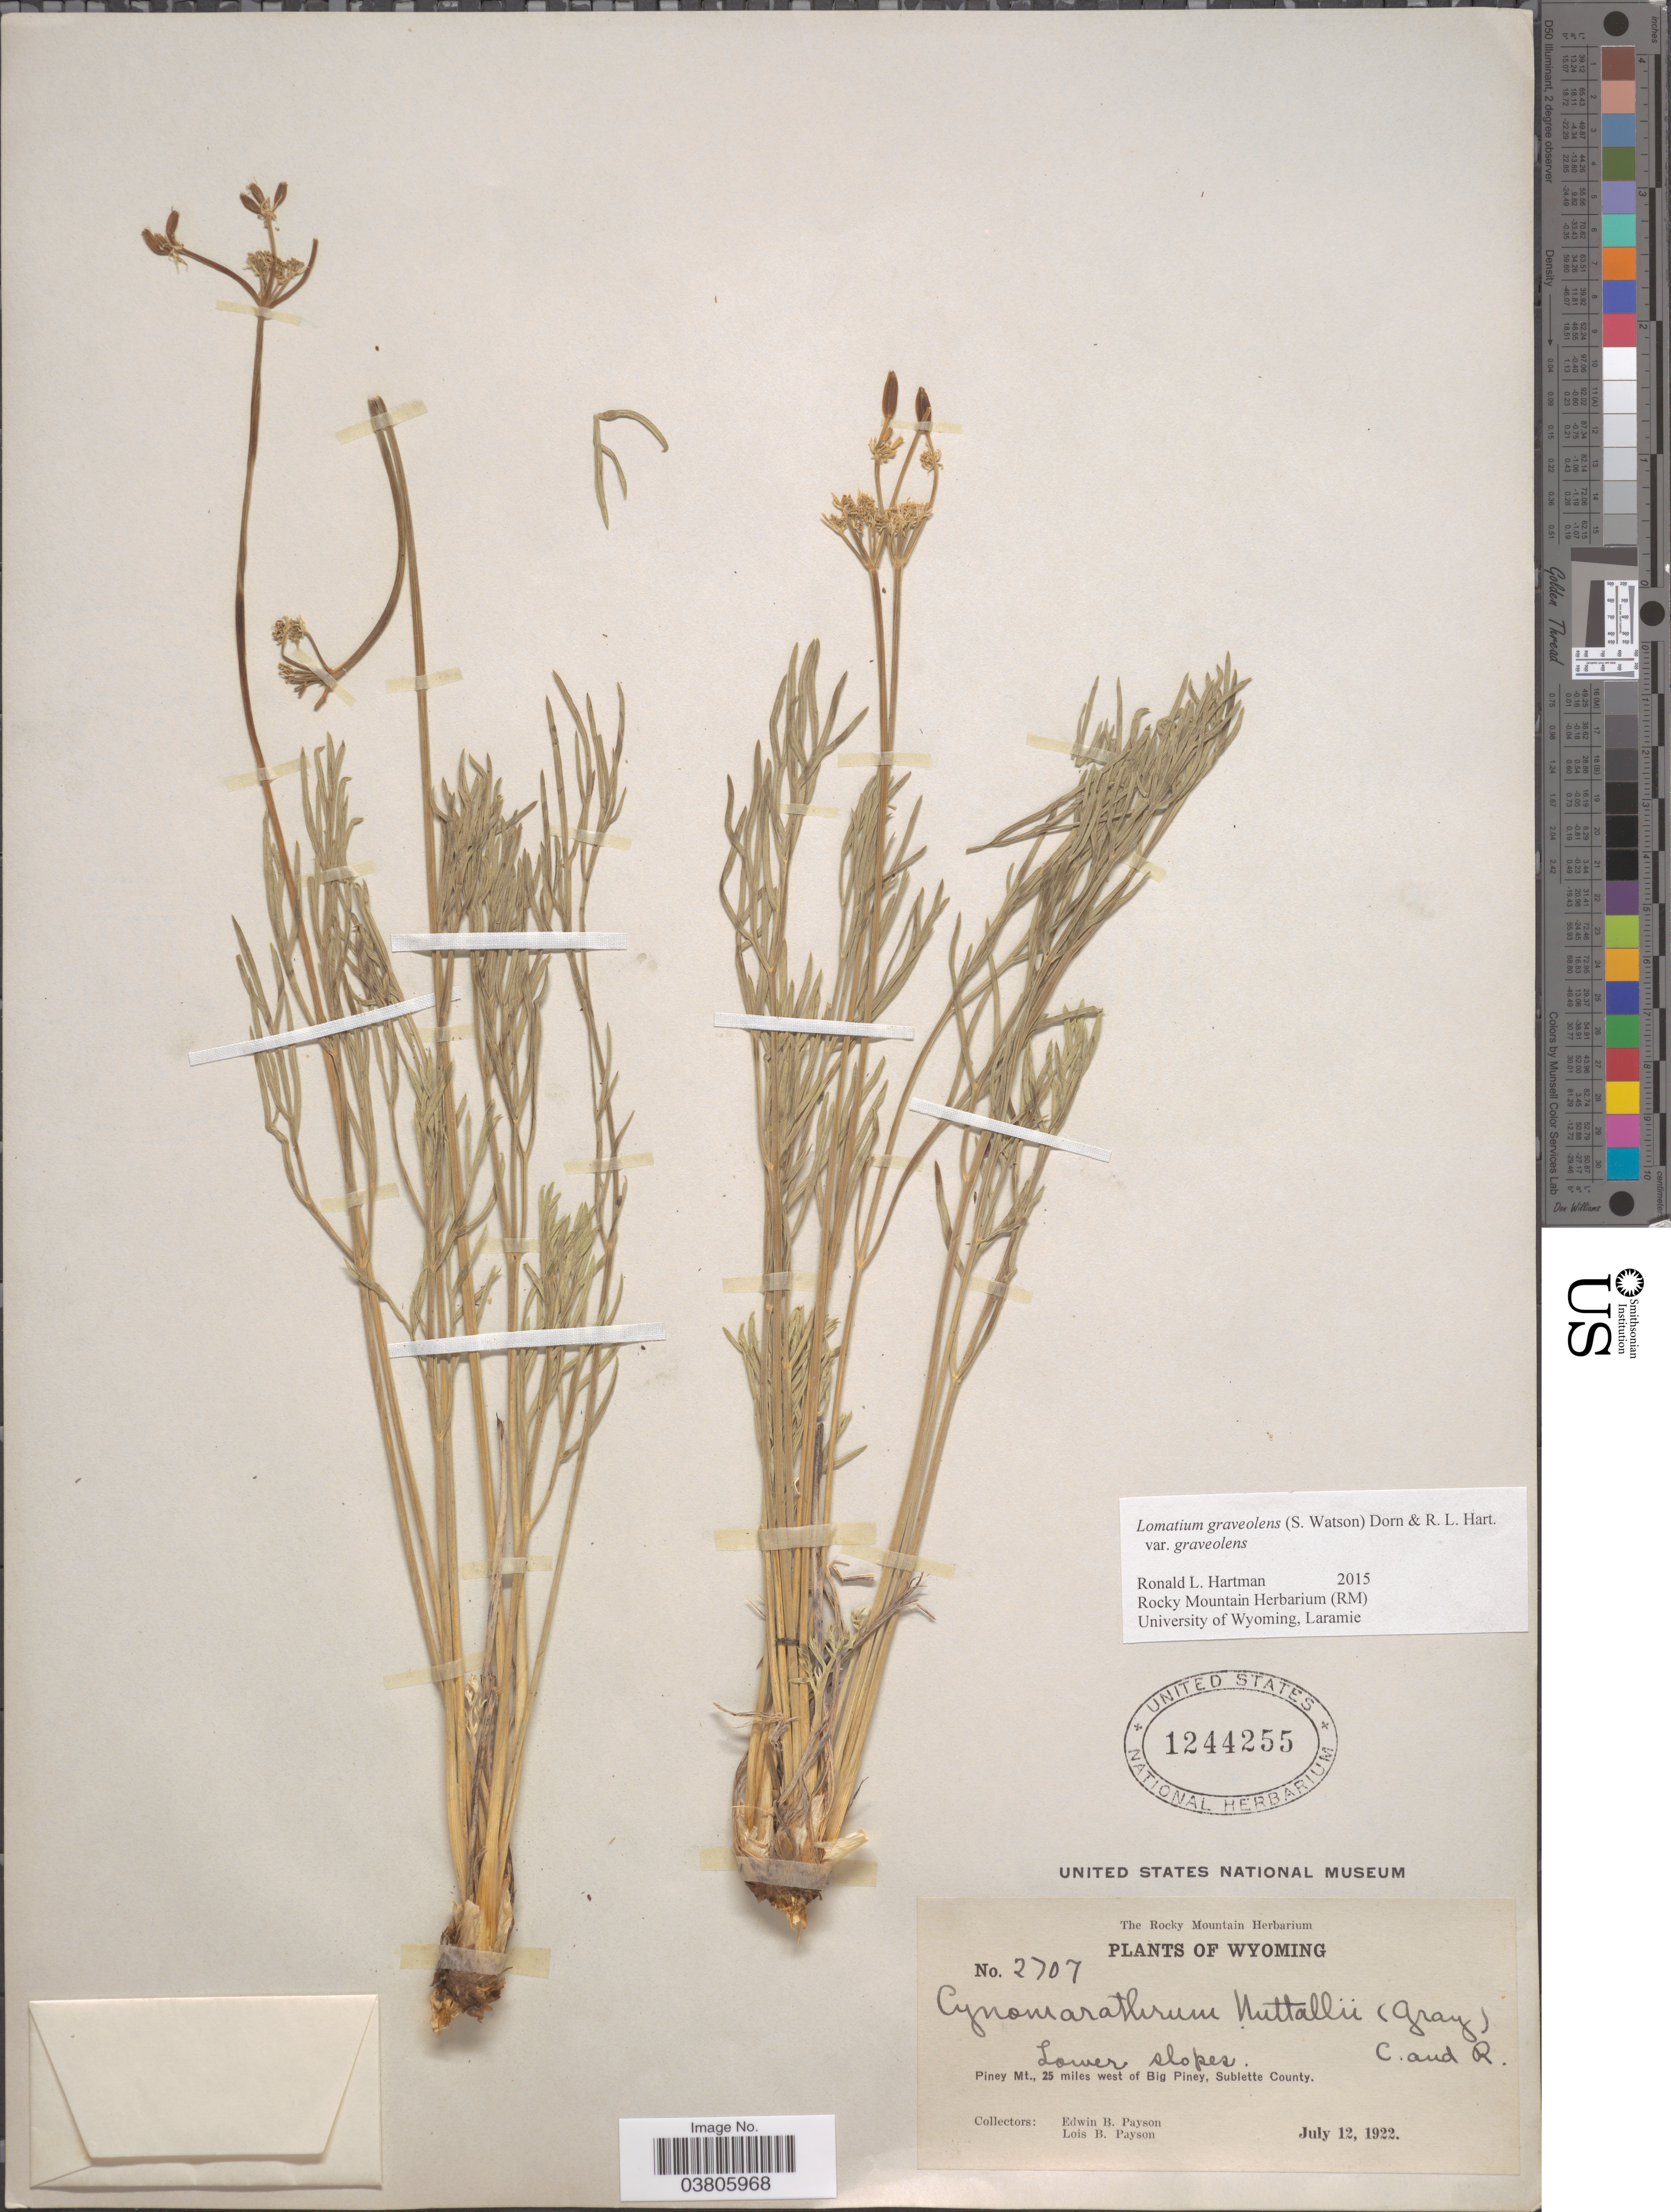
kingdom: Plantae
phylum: Tracheophyta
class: Magnoliopsida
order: Apiales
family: Apiaceae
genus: Lomatium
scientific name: Lomatium graveolens var. graveolens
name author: (S. Watson) Dorn & R.L. Hartm.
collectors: E. B. Payson & L. Payson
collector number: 2707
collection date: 1922-07-12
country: United States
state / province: Wyoming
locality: Lower slopes. Piney Mt., 25 miles west of Big Piney, Sublette County.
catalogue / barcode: US 1244255